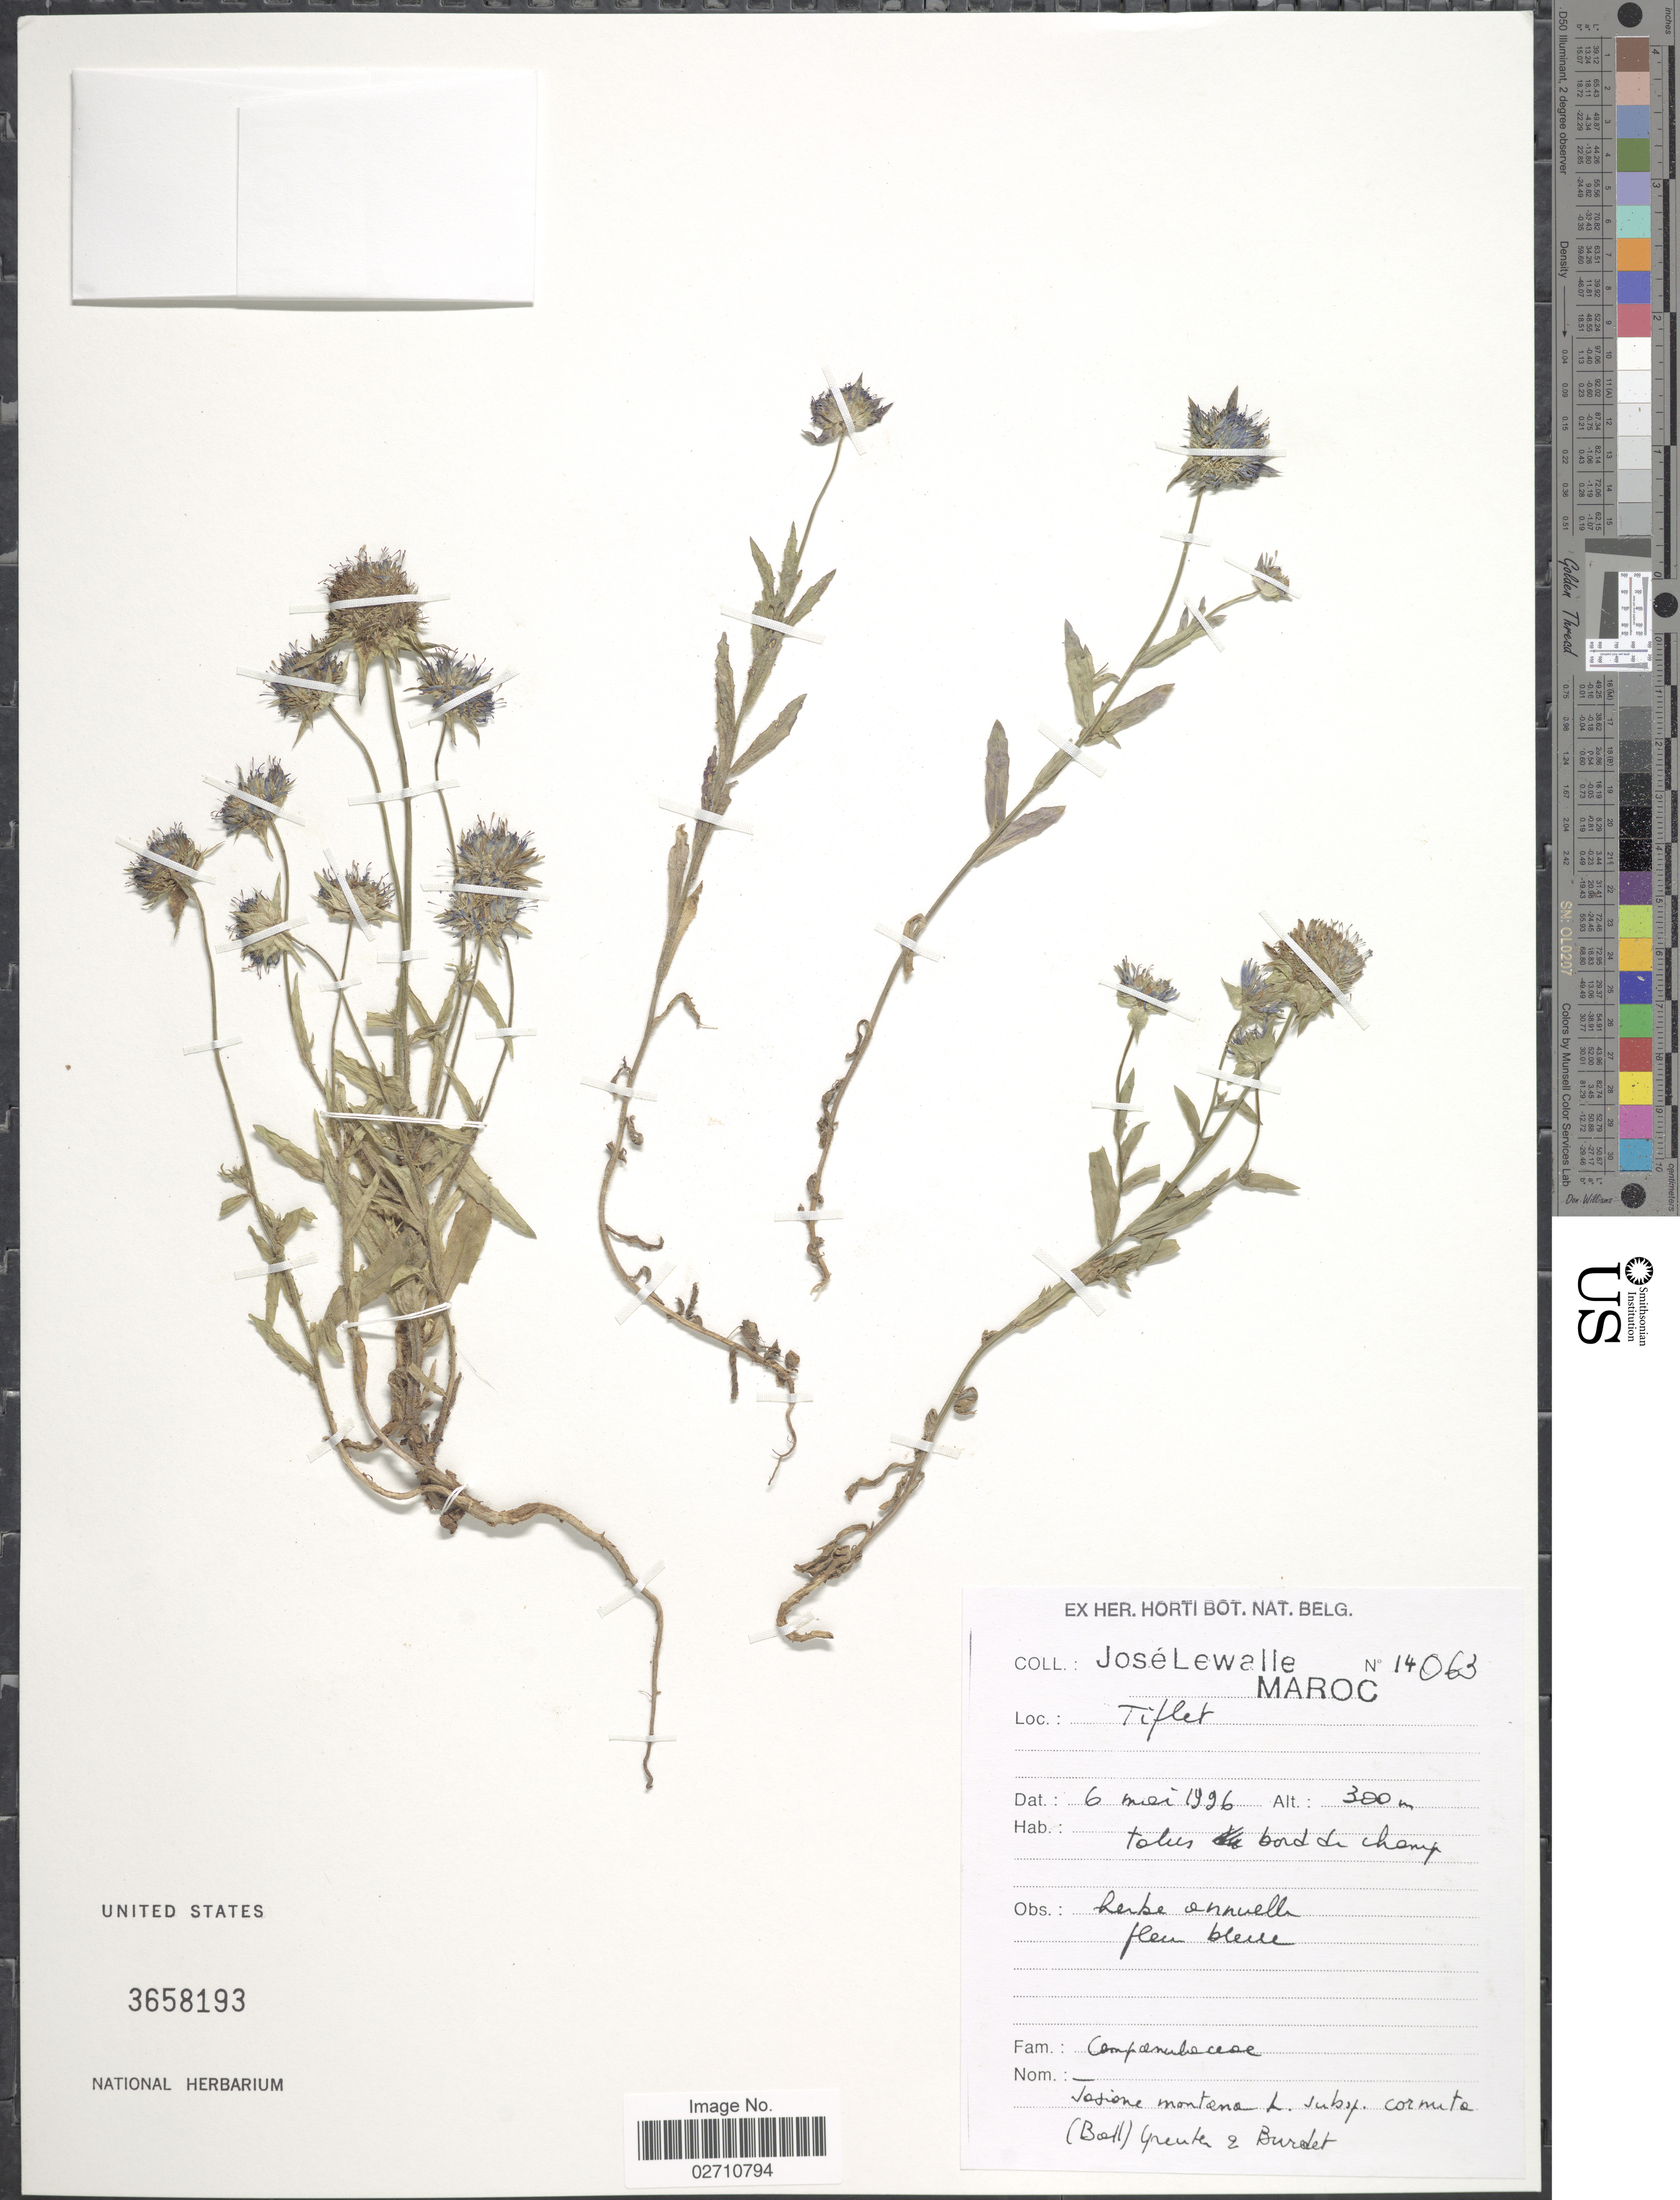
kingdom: Plantae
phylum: Tracheophyta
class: Magnoliopsida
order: Asterales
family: Campanulaceae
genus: Jasione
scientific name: Jasione cornuta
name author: Ball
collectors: J. Lewalle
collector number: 14063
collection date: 1996-05-06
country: Morocco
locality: Tiflet. Maroc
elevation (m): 300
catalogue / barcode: US 3658193